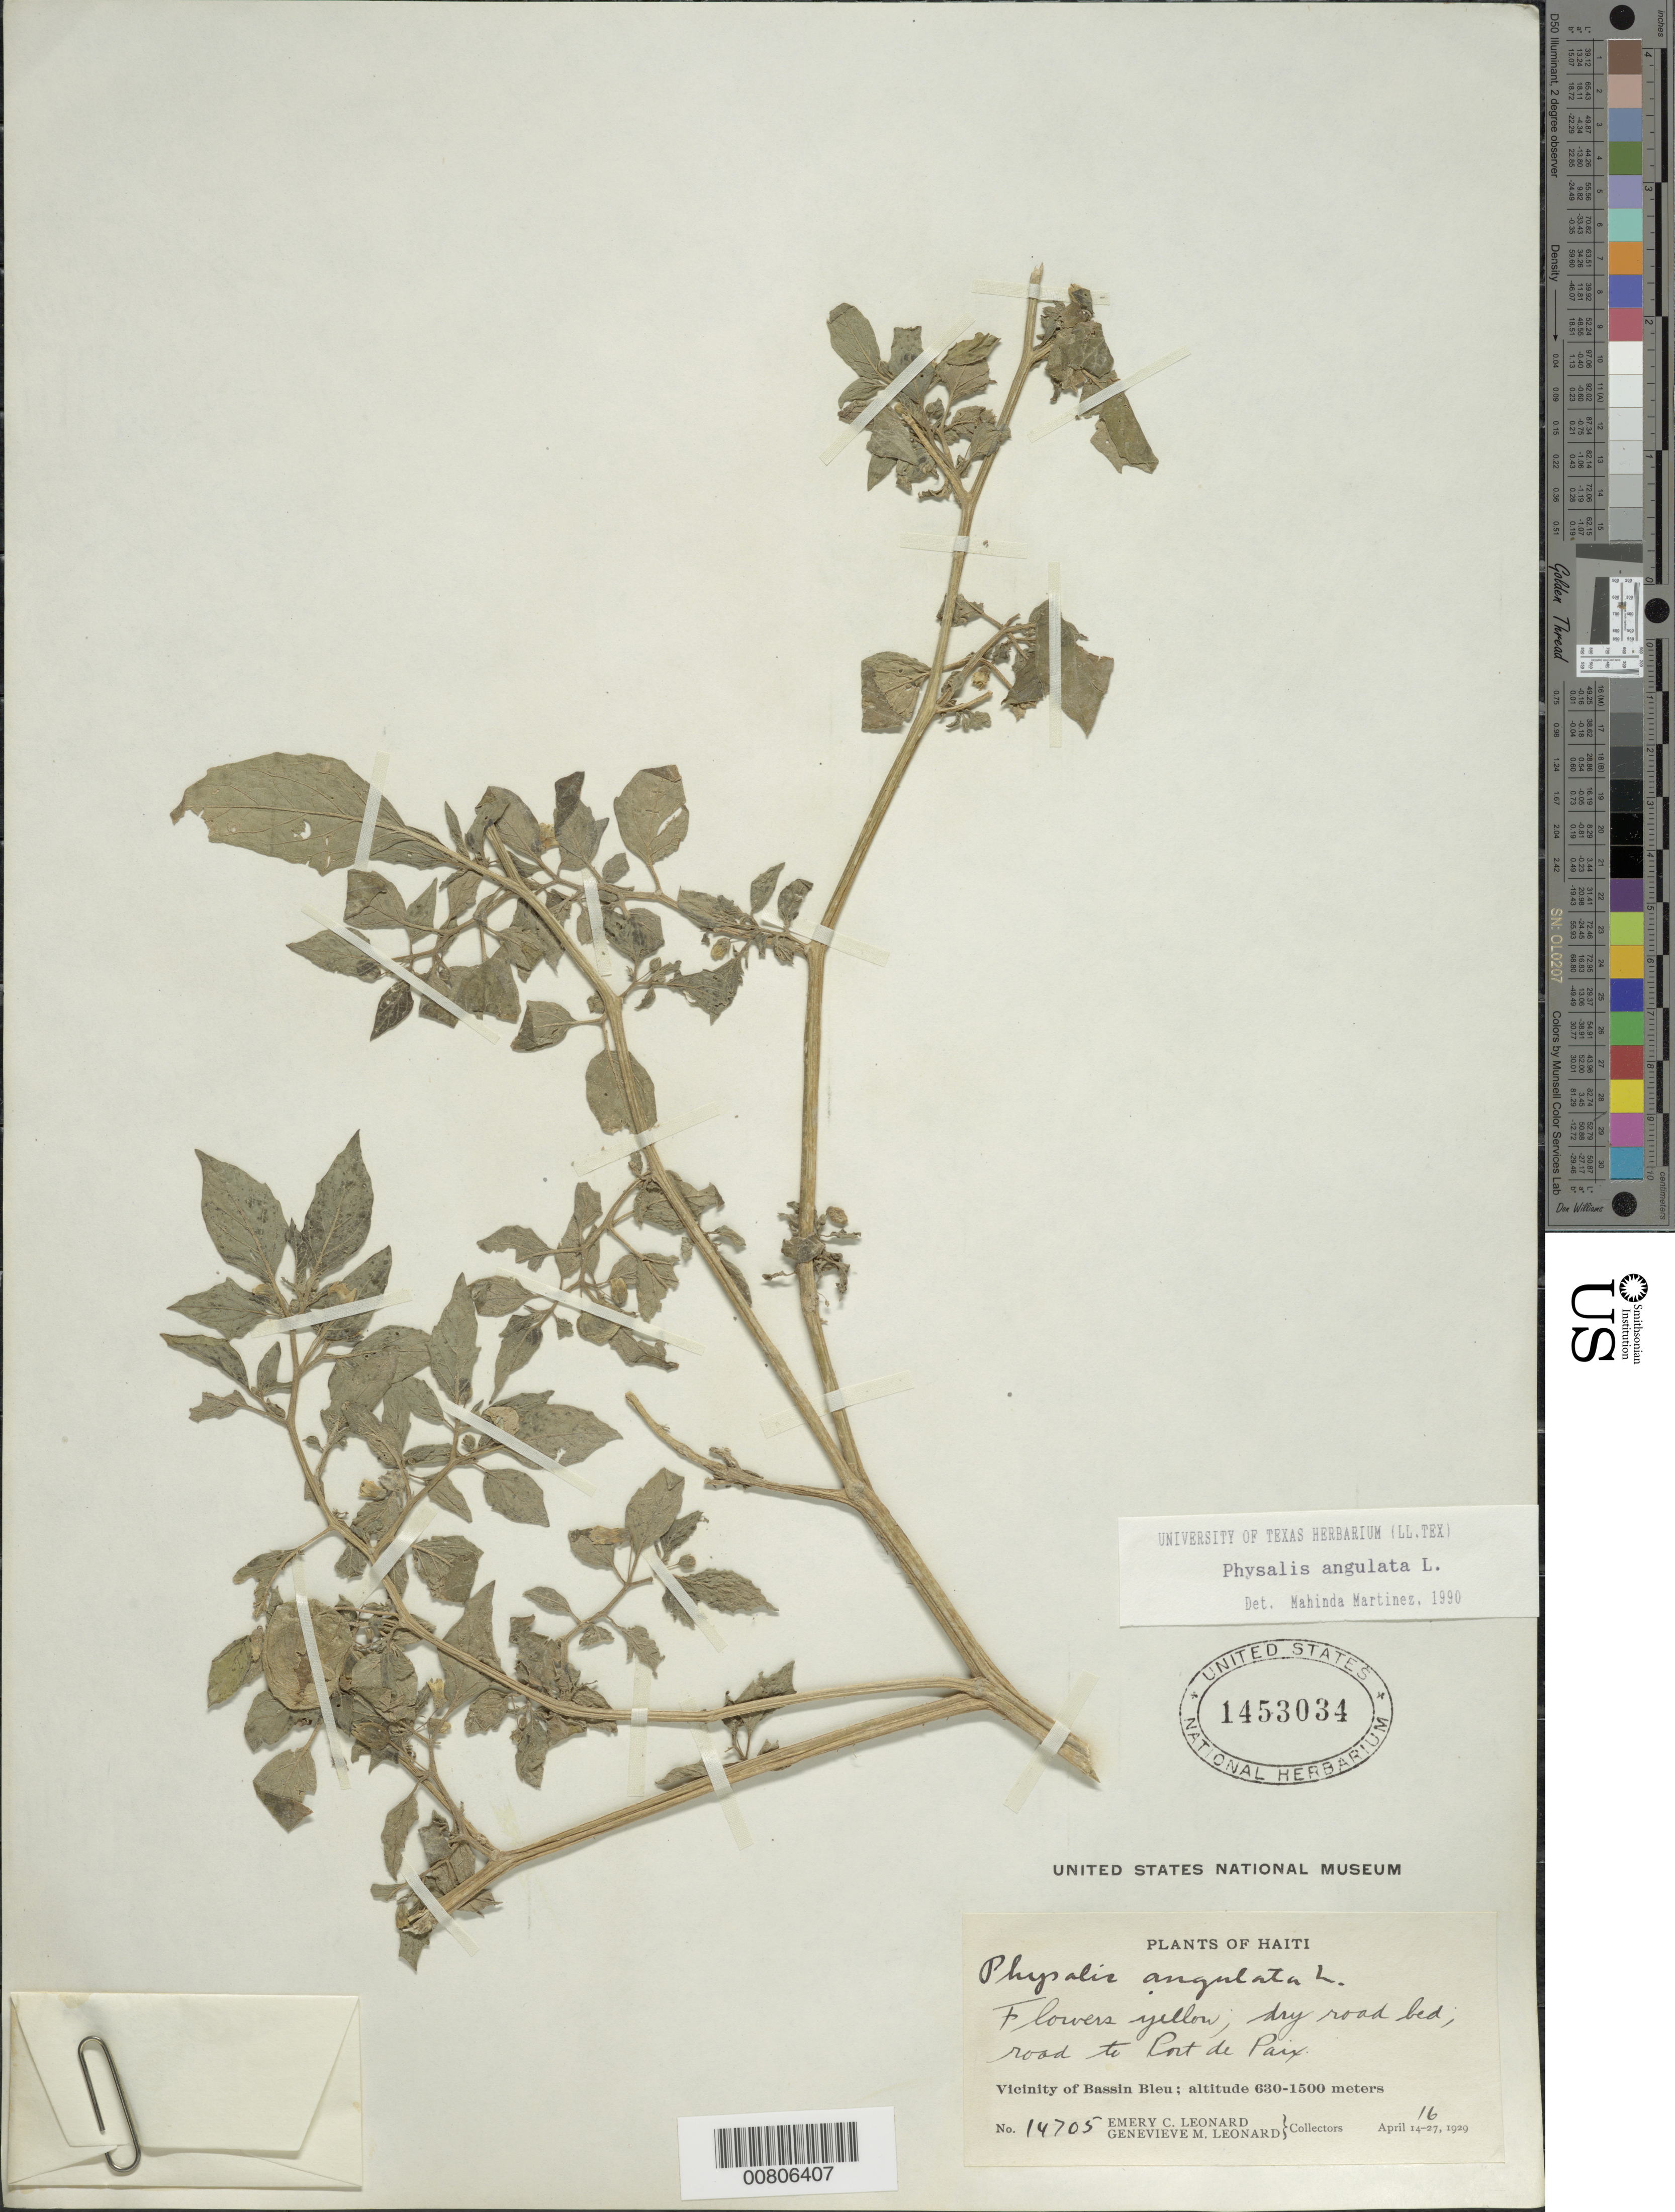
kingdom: Plantae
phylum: Tracheophyta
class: Magnoliopsida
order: Solanales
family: Solanaceae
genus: Physalis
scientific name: Physalis angulata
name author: L.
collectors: E. C. Leonard & G. M. Leonard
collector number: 14705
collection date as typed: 16 Apr 1929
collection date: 1929-04-16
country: Haiti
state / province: Nord-Ouest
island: Hispaniola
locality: Vicinity of Bassin Bleu, road to Port de Paix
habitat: Dry road bed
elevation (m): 630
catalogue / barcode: US 1453034